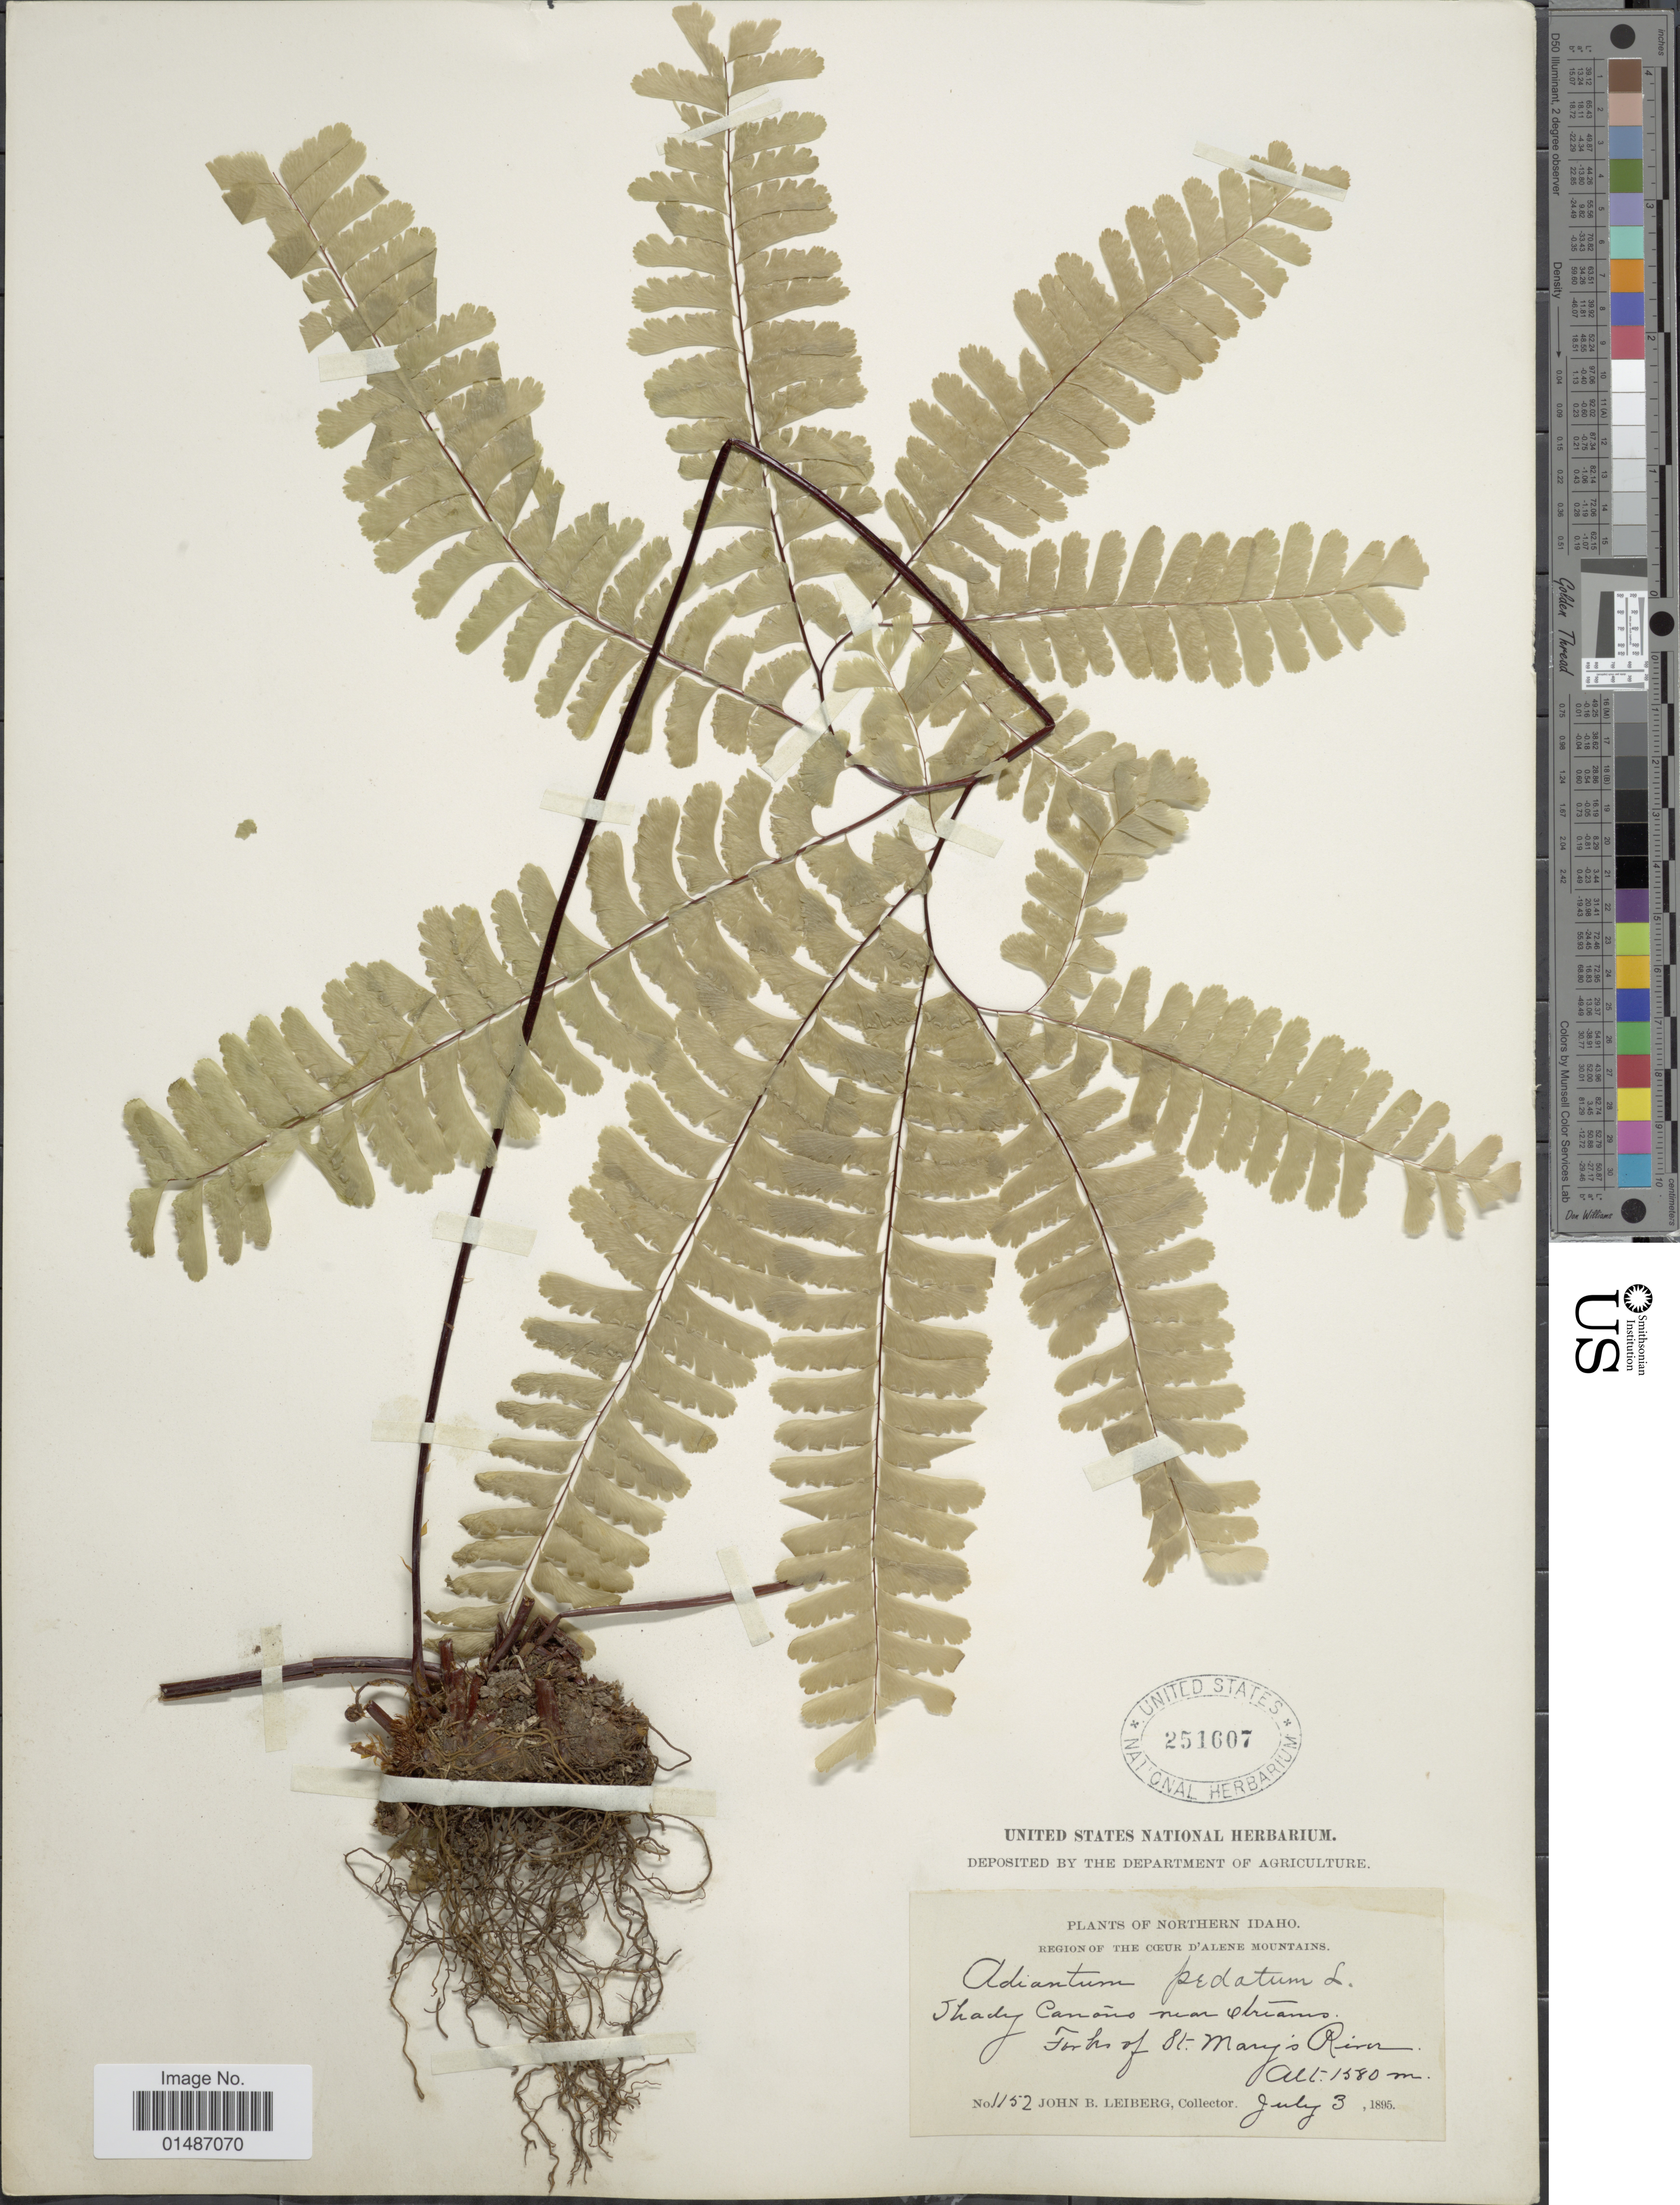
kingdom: Plantae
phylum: Tracheophyta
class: Polypodiopsida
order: Polypodiales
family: Pteridaceae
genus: Adiantum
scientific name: Adiantum pedatum var. pedatum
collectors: J. B. Leiberg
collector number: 1152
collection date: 1895-07-03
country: United States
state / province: Idaho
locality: Northern Idaho, Region of the Coeur d'Alene Mountains. Shady Cañons near streams, forks of St. Mary's River [St. Maries River].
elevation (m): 1580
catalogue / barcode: US 251607